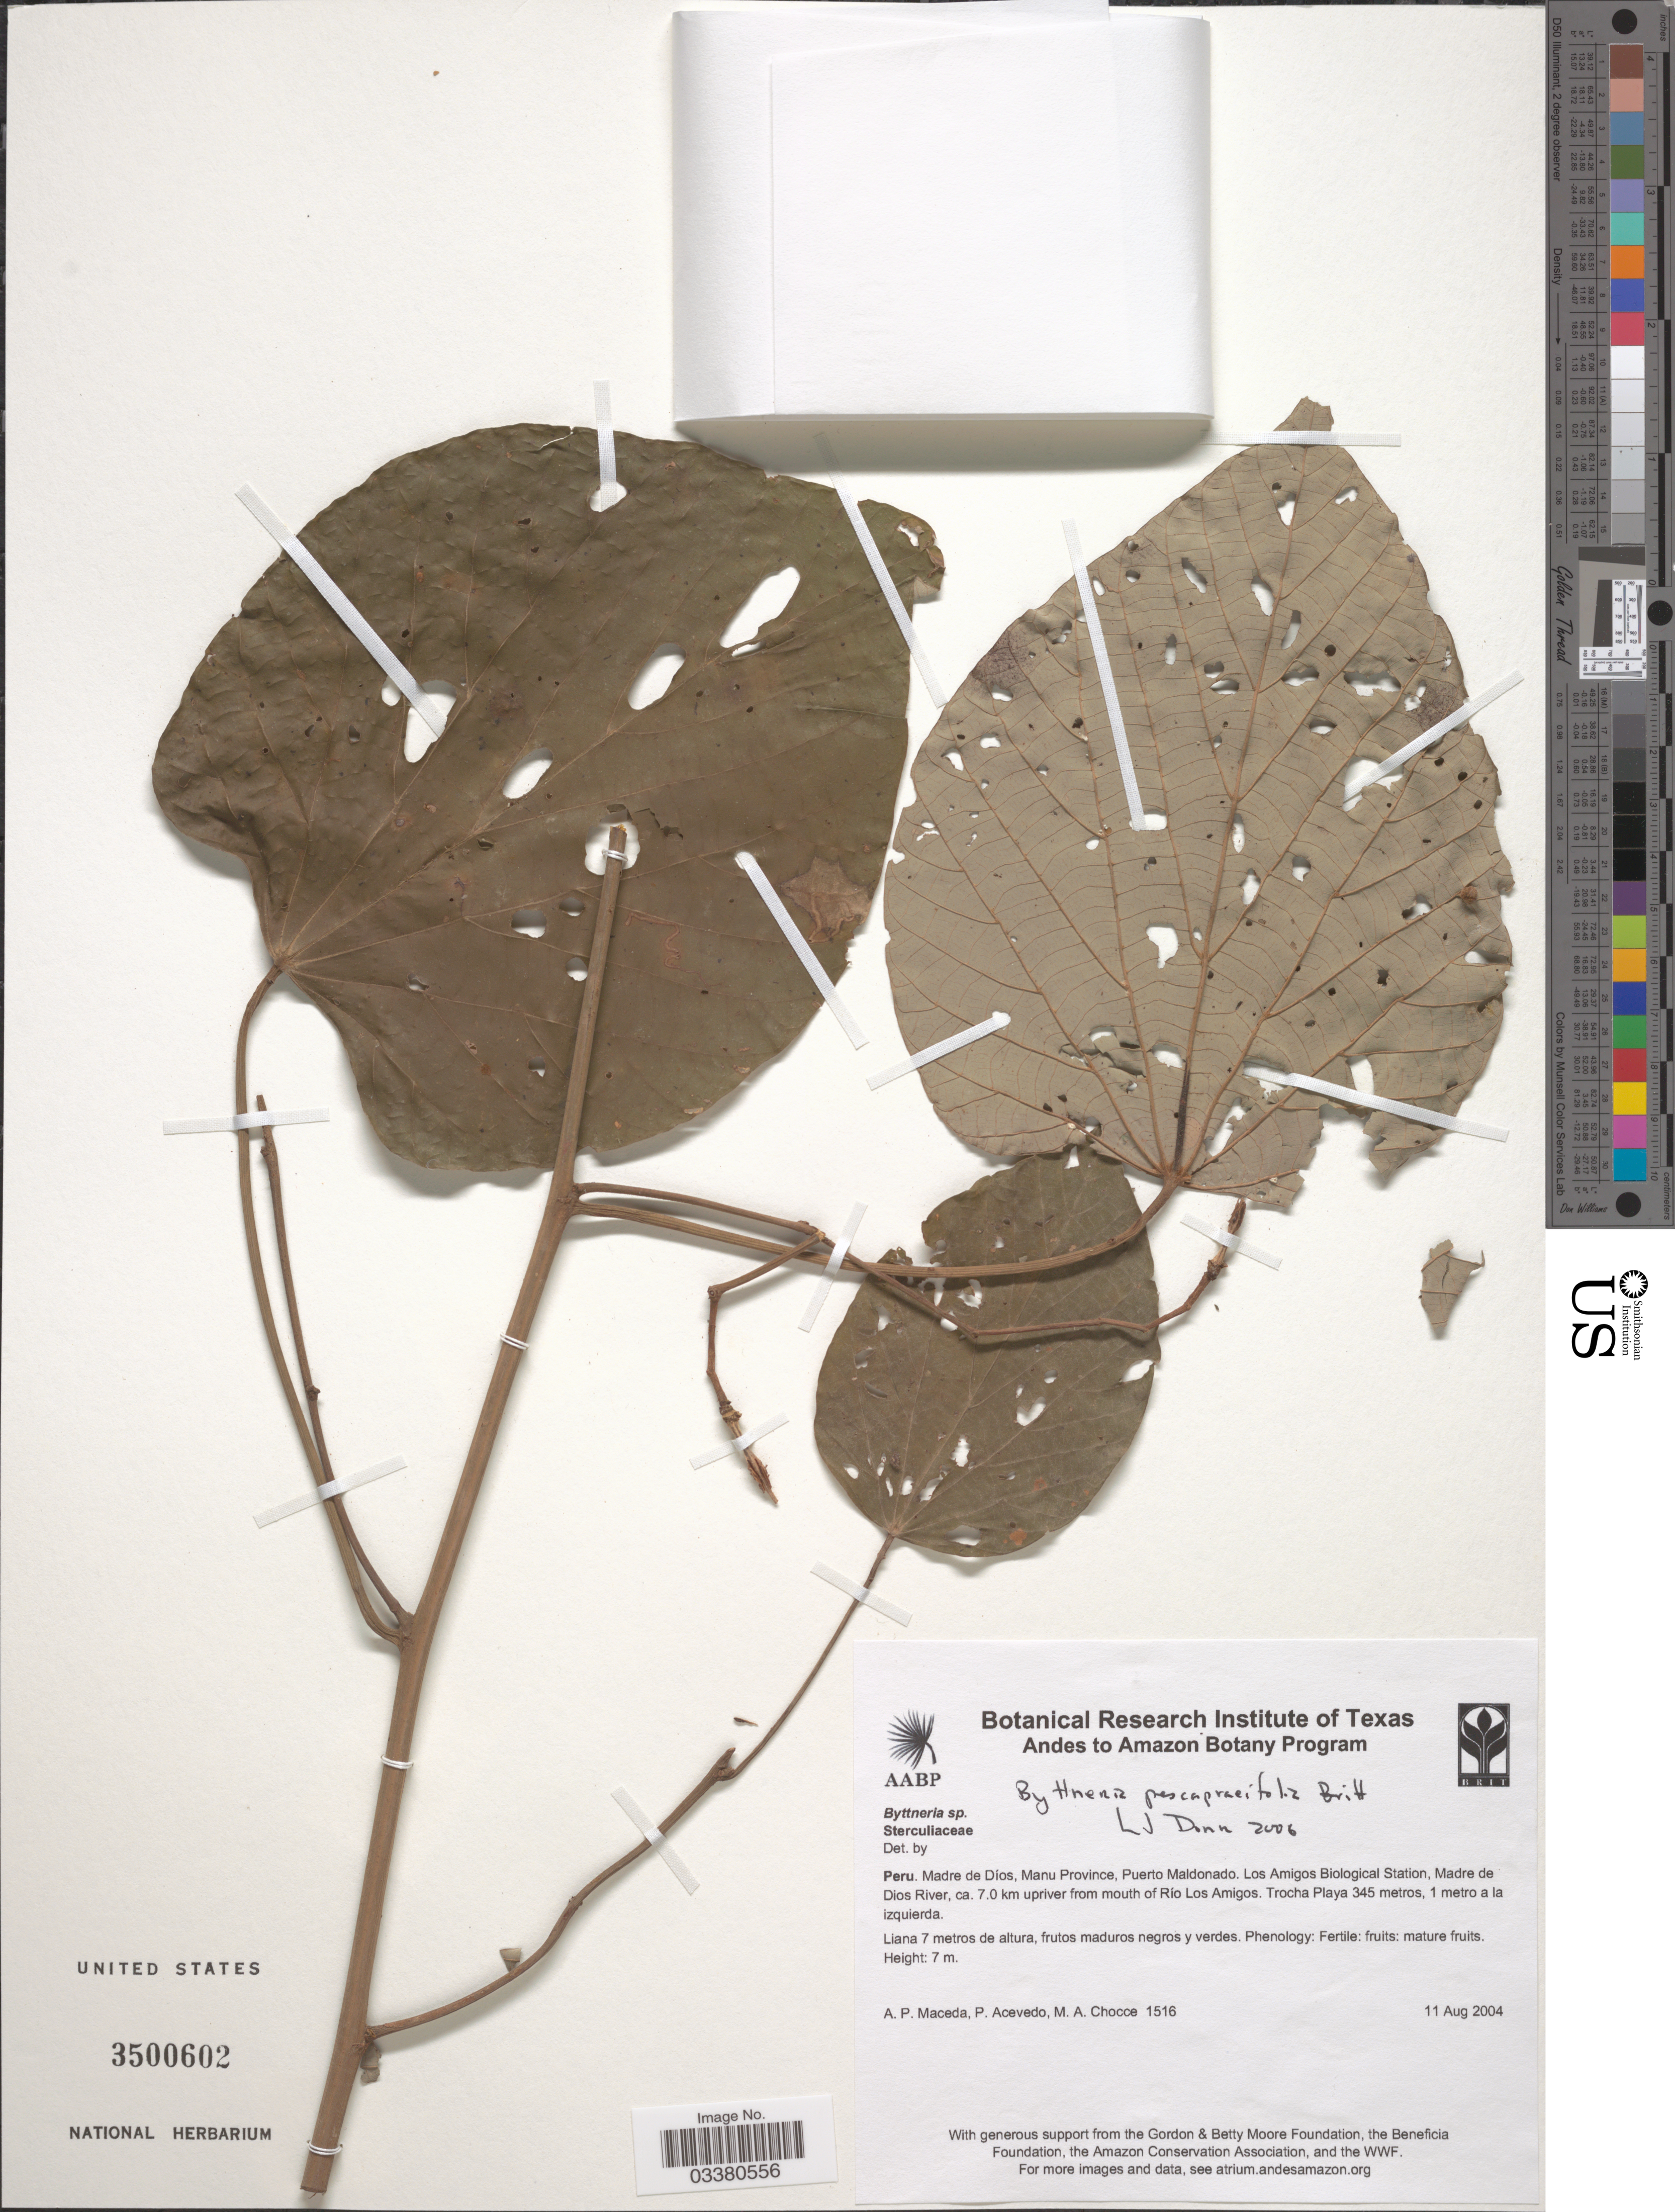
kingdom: Plantae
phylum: Tracheophyta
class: Magnoliopsida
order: Malvales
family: Malvaceae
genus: Byttneria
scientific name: Byttneria pescapriifolia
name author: Britton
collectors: A. Maceda, P. Acevedo-Rodr. & M. Chocce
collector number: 1516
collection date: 2004-08-11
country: Peru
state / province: Madre de Dios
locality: Manu Province, Puerto Maldonado. Los Amigos Biological Station, Madre de Dios River, ca. 7.0 km upriver from mouth of Río Los Amigos. Trocha Playa, 1 metro a la izquierda.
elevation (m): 345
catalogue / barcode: US 3500602